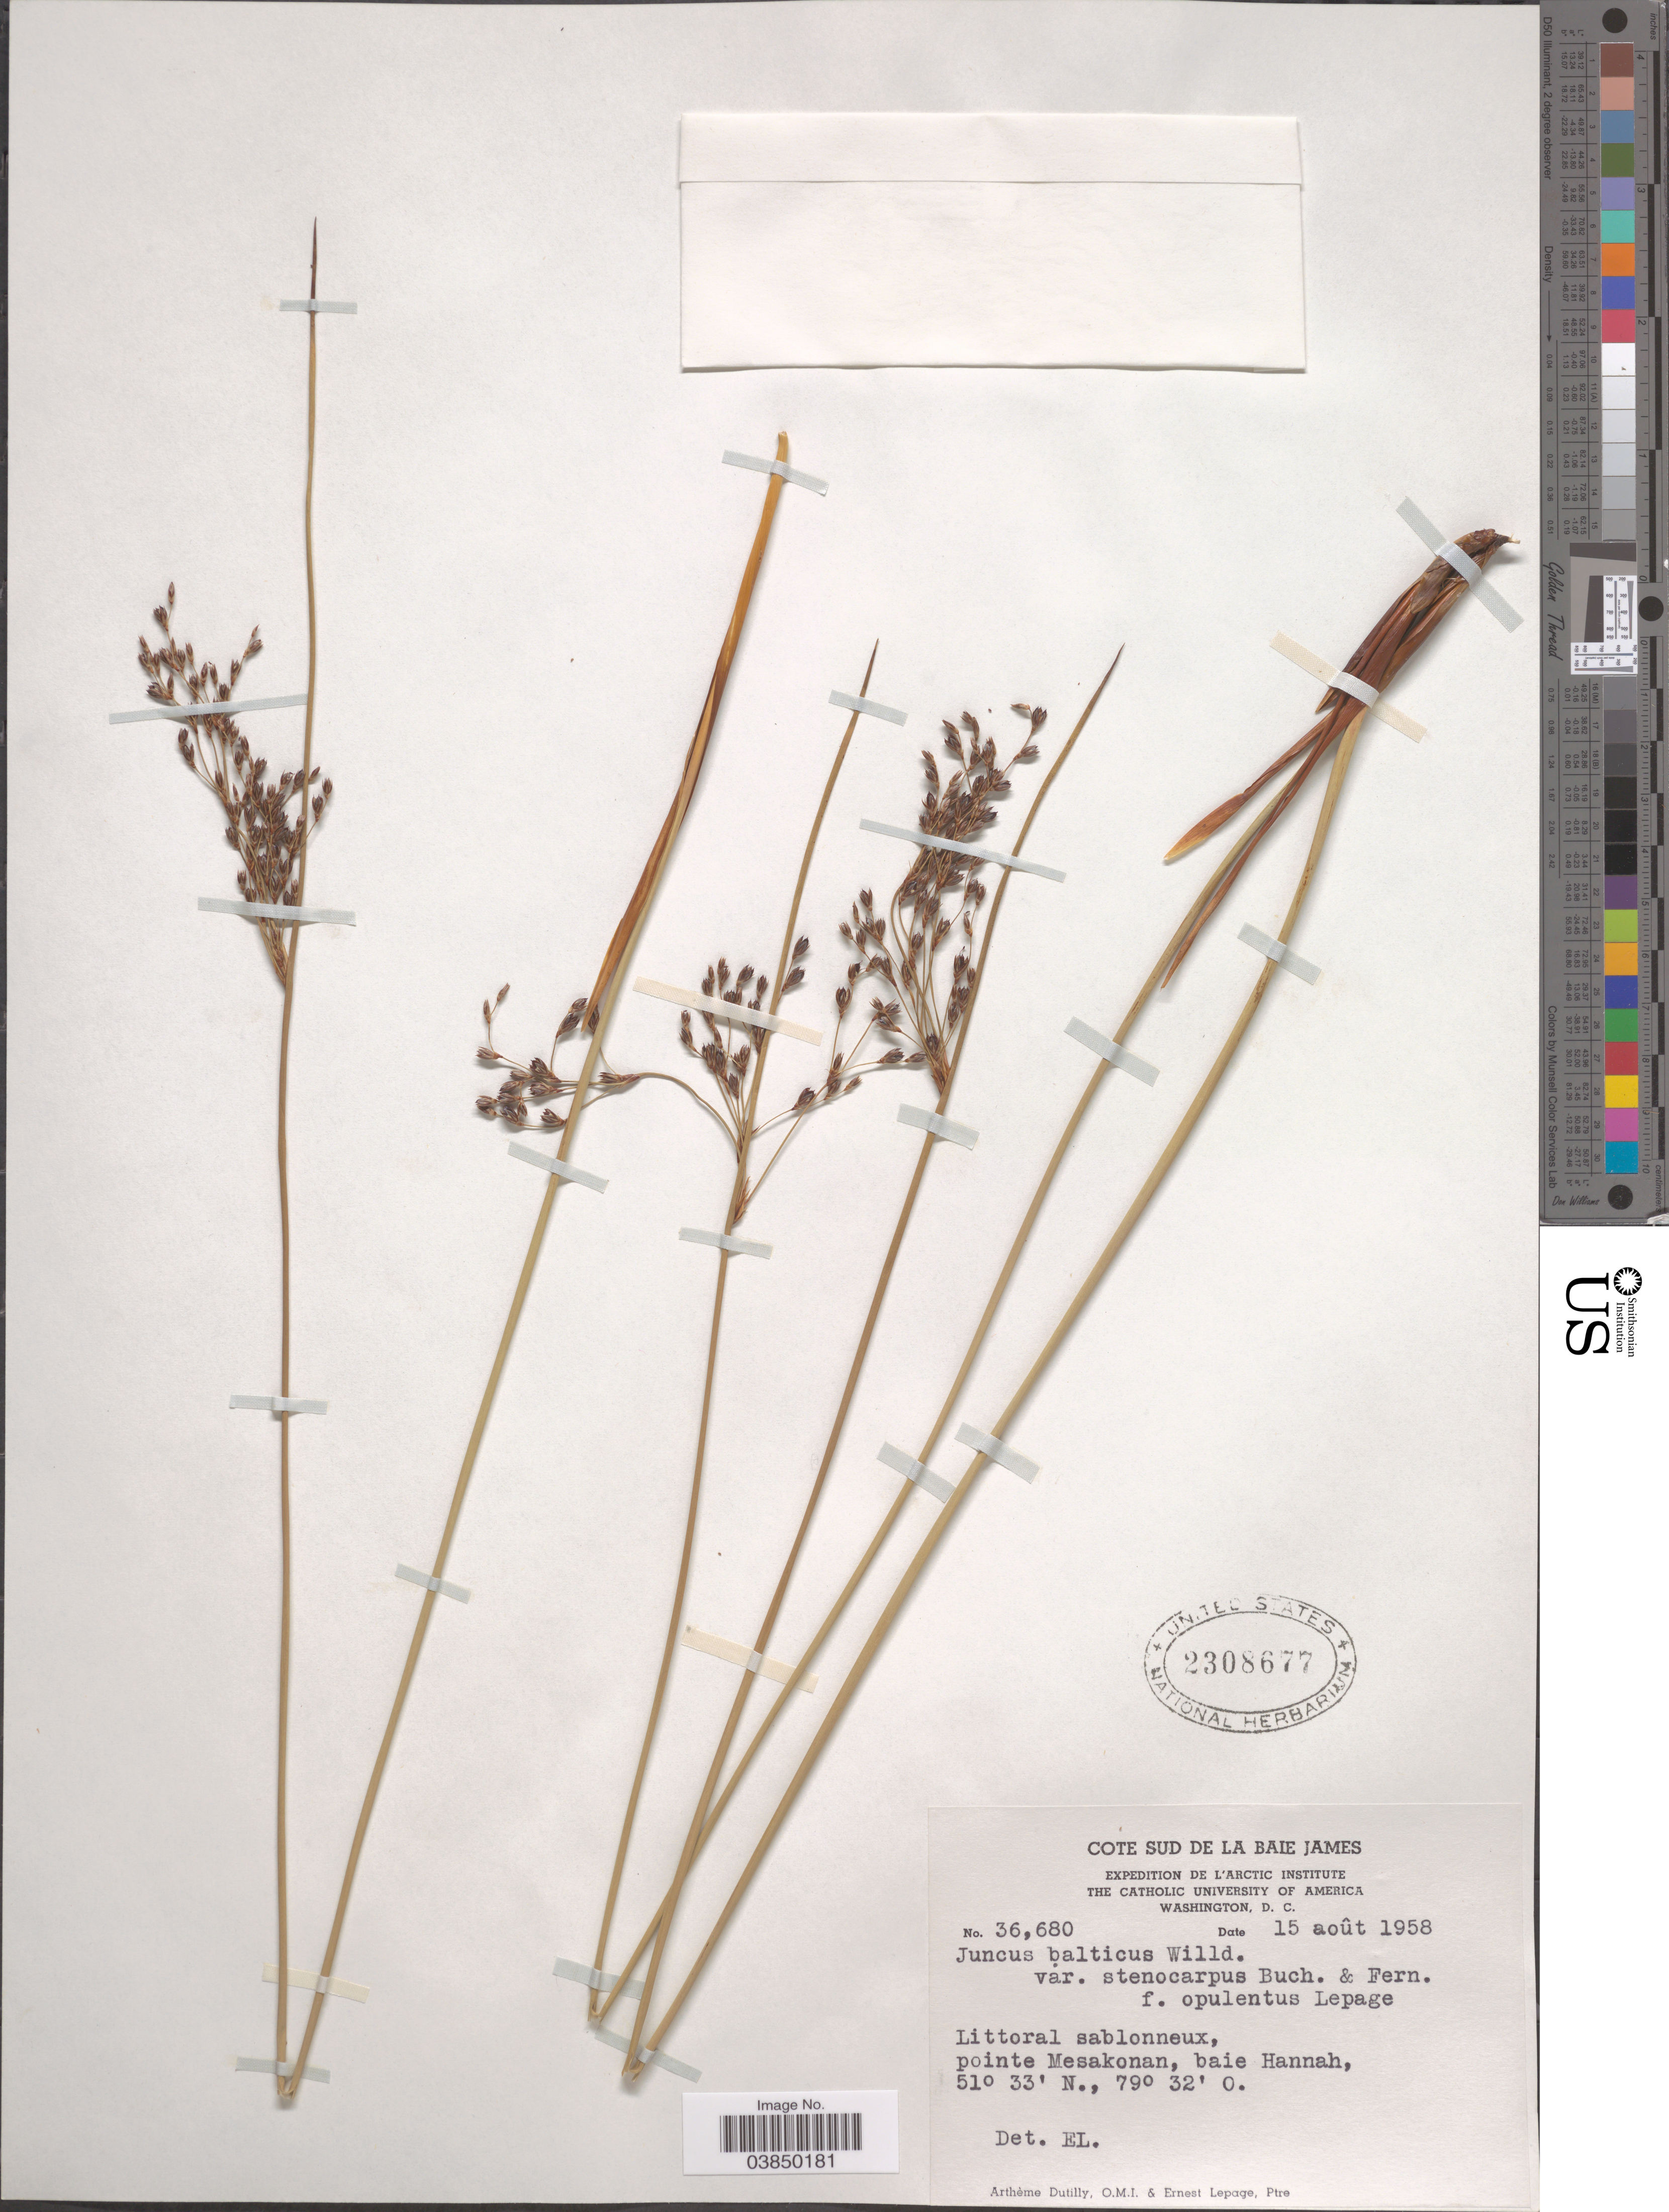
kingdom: Plantae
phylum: Tracheophyta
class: Liliopsida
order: Poales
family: Juncaceae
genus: Juncus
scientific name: Juncus balticus var. stenocarpus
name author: Fernald & Buchenau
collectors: A. Dutilly & E. Lepage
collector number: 36680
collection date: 1958-08-15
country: Canada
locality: Cote Sud de La Baie James. Pointe Mesakonan, baie Hannah.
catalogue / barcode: US 2308677